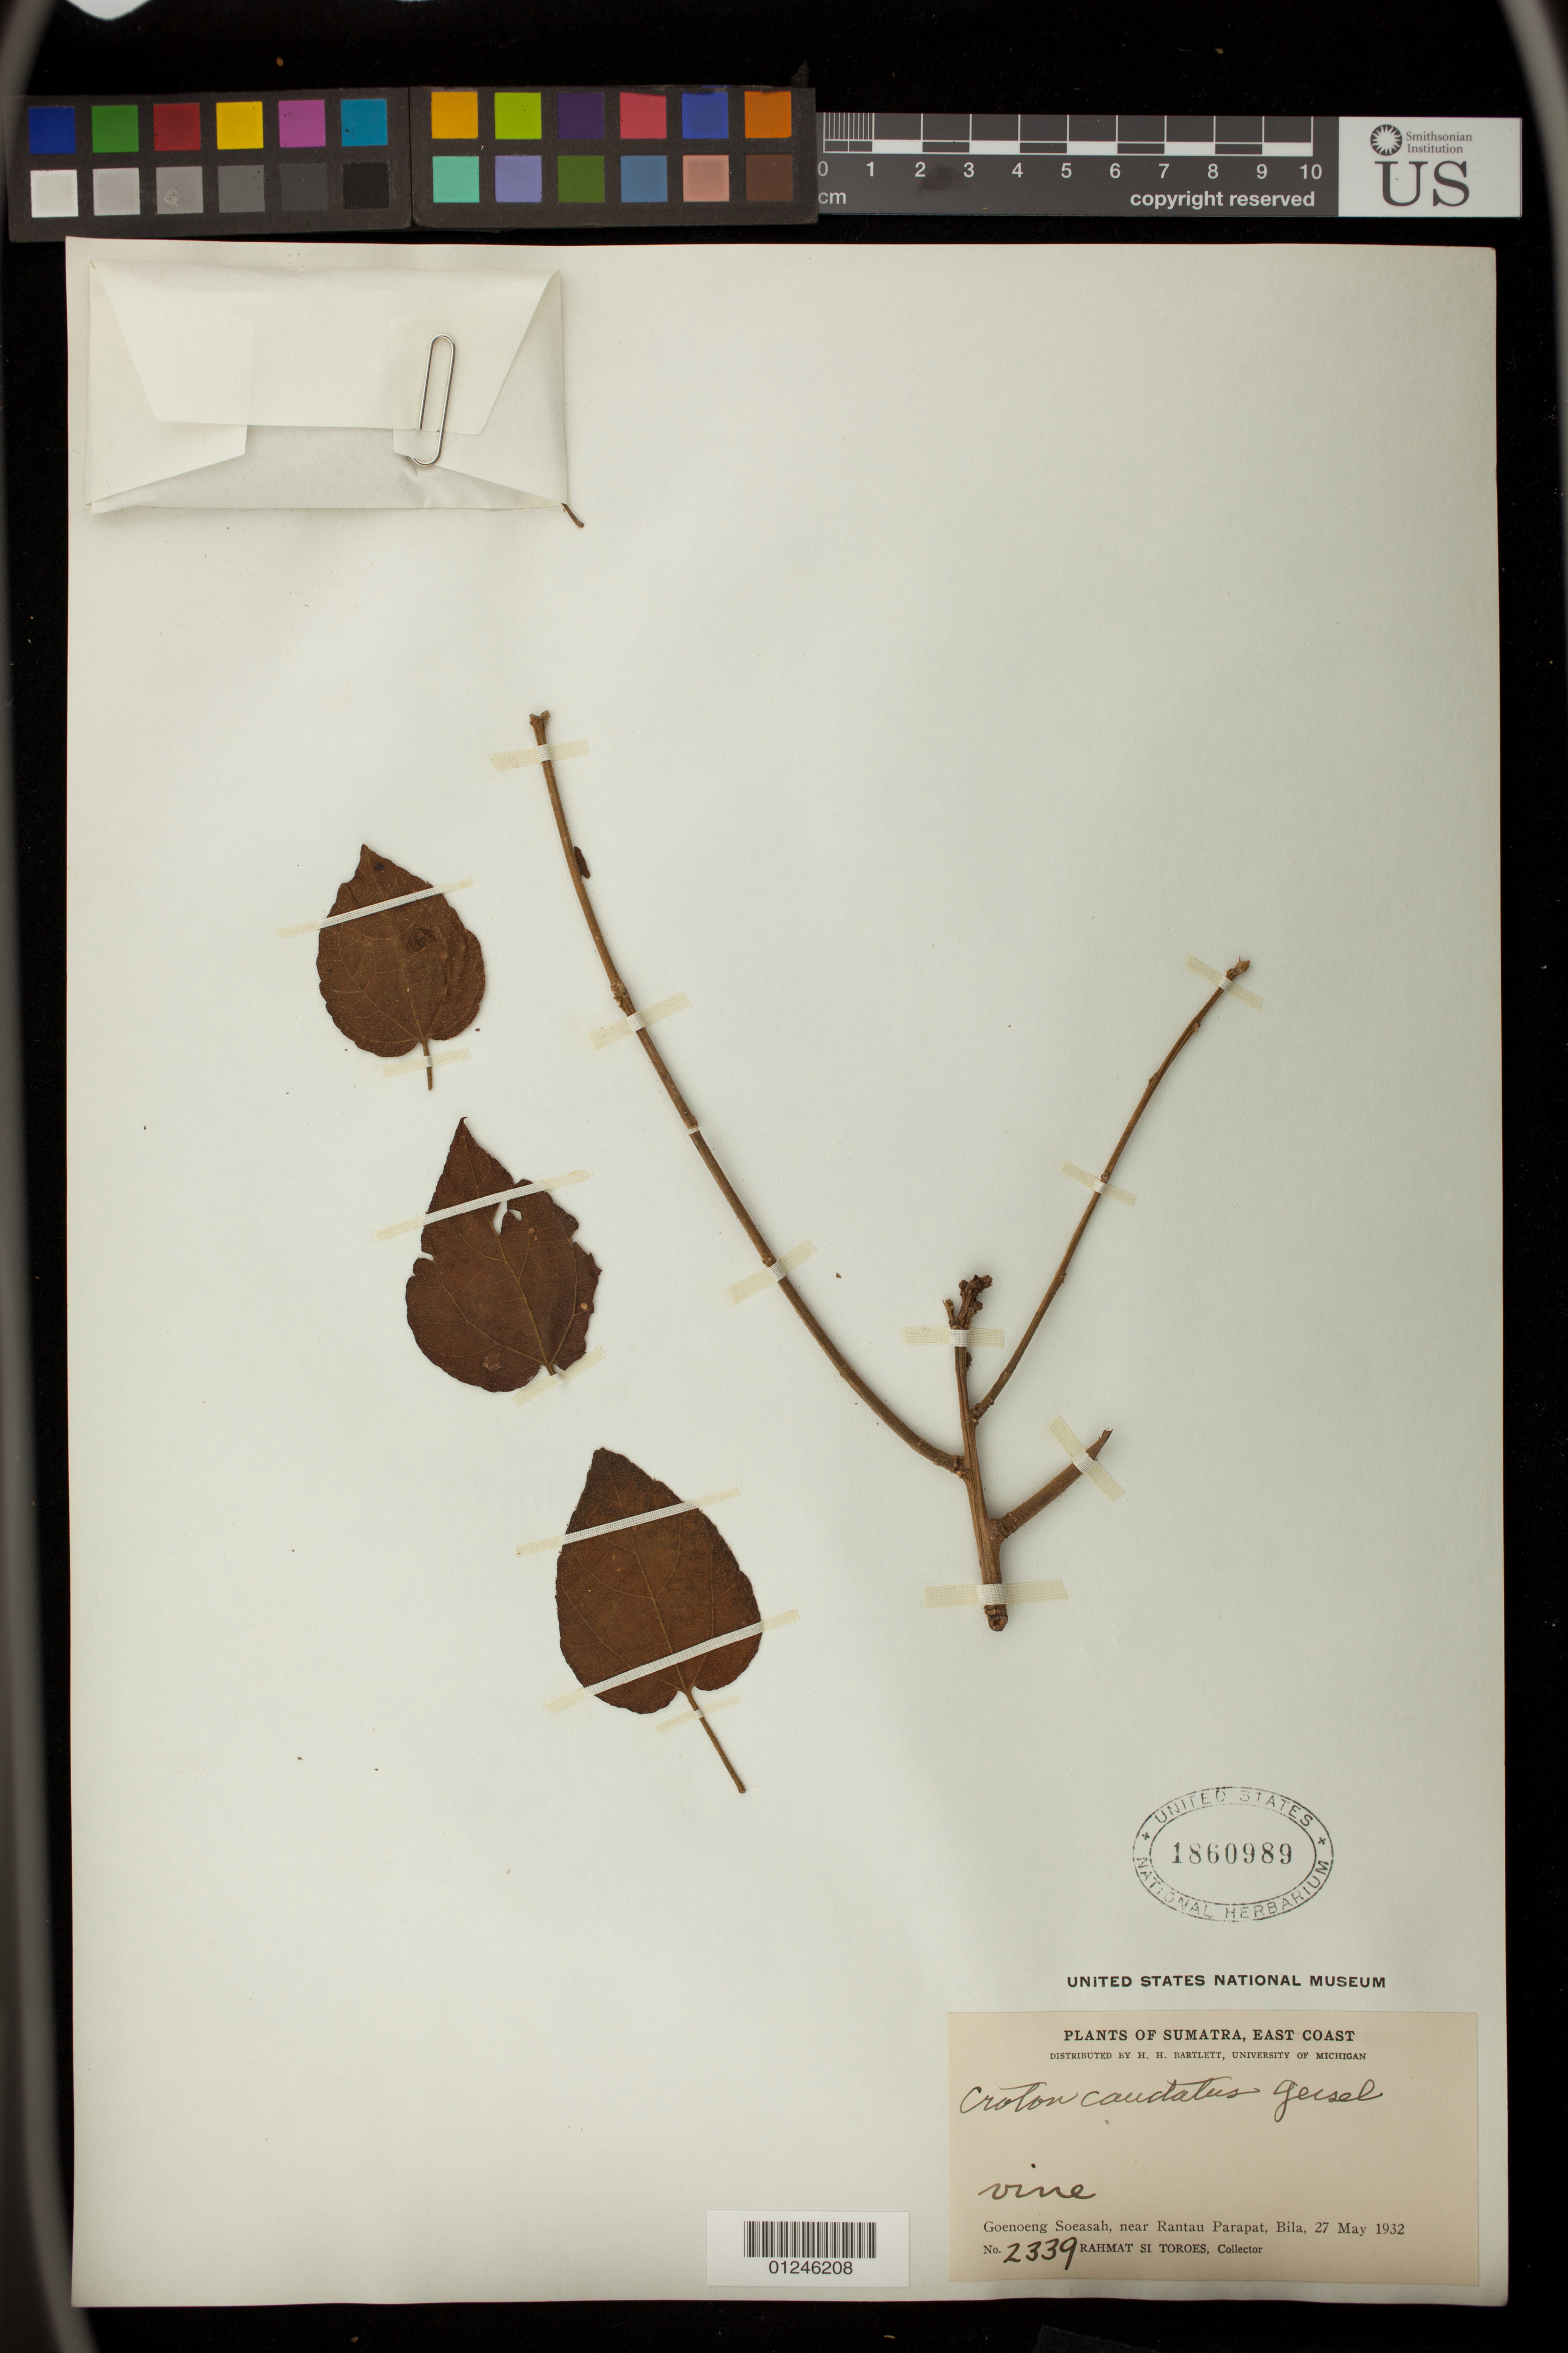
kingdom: Plantae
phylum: Tracheophyta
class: Magnoliopsida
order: Malpighiales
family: Euphorbiaceae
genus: Croton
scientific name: Croton caudatus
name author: Geiseler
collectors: Rahmat Si Boeea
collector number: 2339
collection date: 1932-05-27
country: Indonesia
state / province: Sumatra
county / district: Sumatera Utara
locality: East Coast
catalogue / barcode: US 1860989